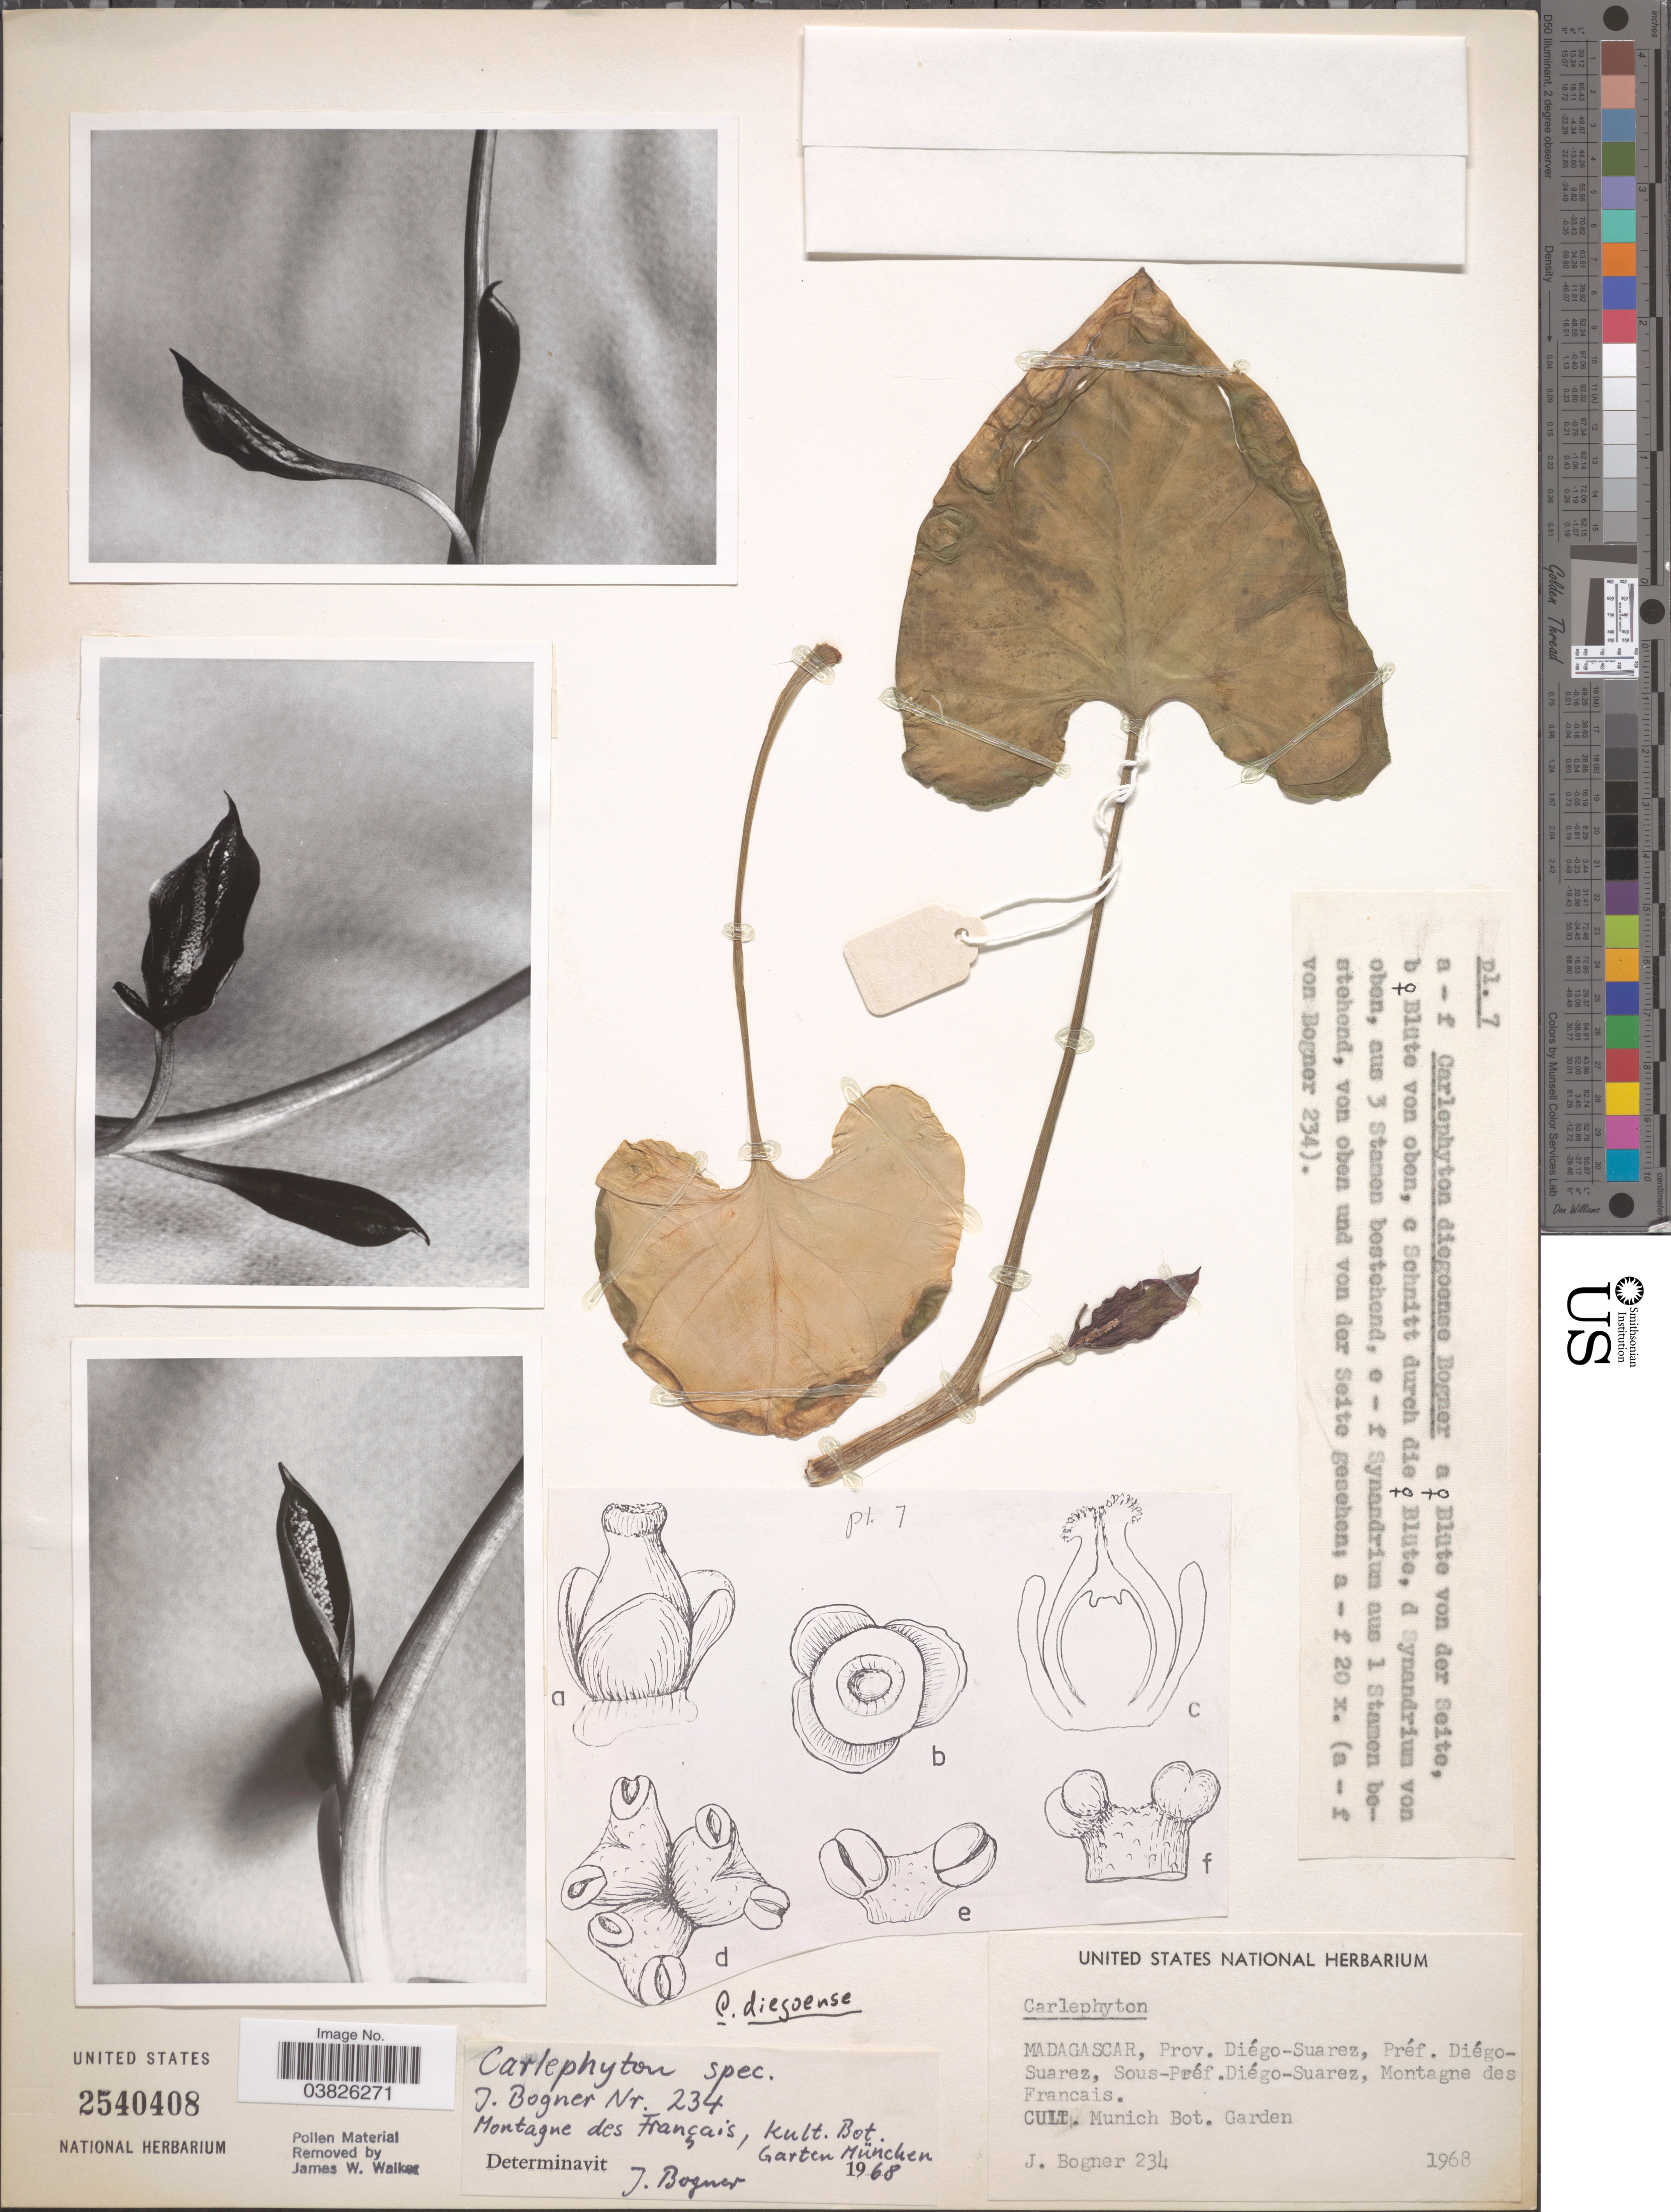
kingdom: Plantae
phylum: Tracheophyta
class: Liliopsida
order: Alismatales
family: Araceae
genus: Carlephyton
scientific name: Carlephyton diegoense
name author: Bogner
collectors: J. Bogner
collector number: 234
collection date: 1968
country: Madagascar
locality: Prov. Diégo-Suarez, Préf. Suarez, Sous-Préf. Diégo-Suarez, Montagne des Francais. Munich Bot. Garden.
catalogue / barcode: US 2540408